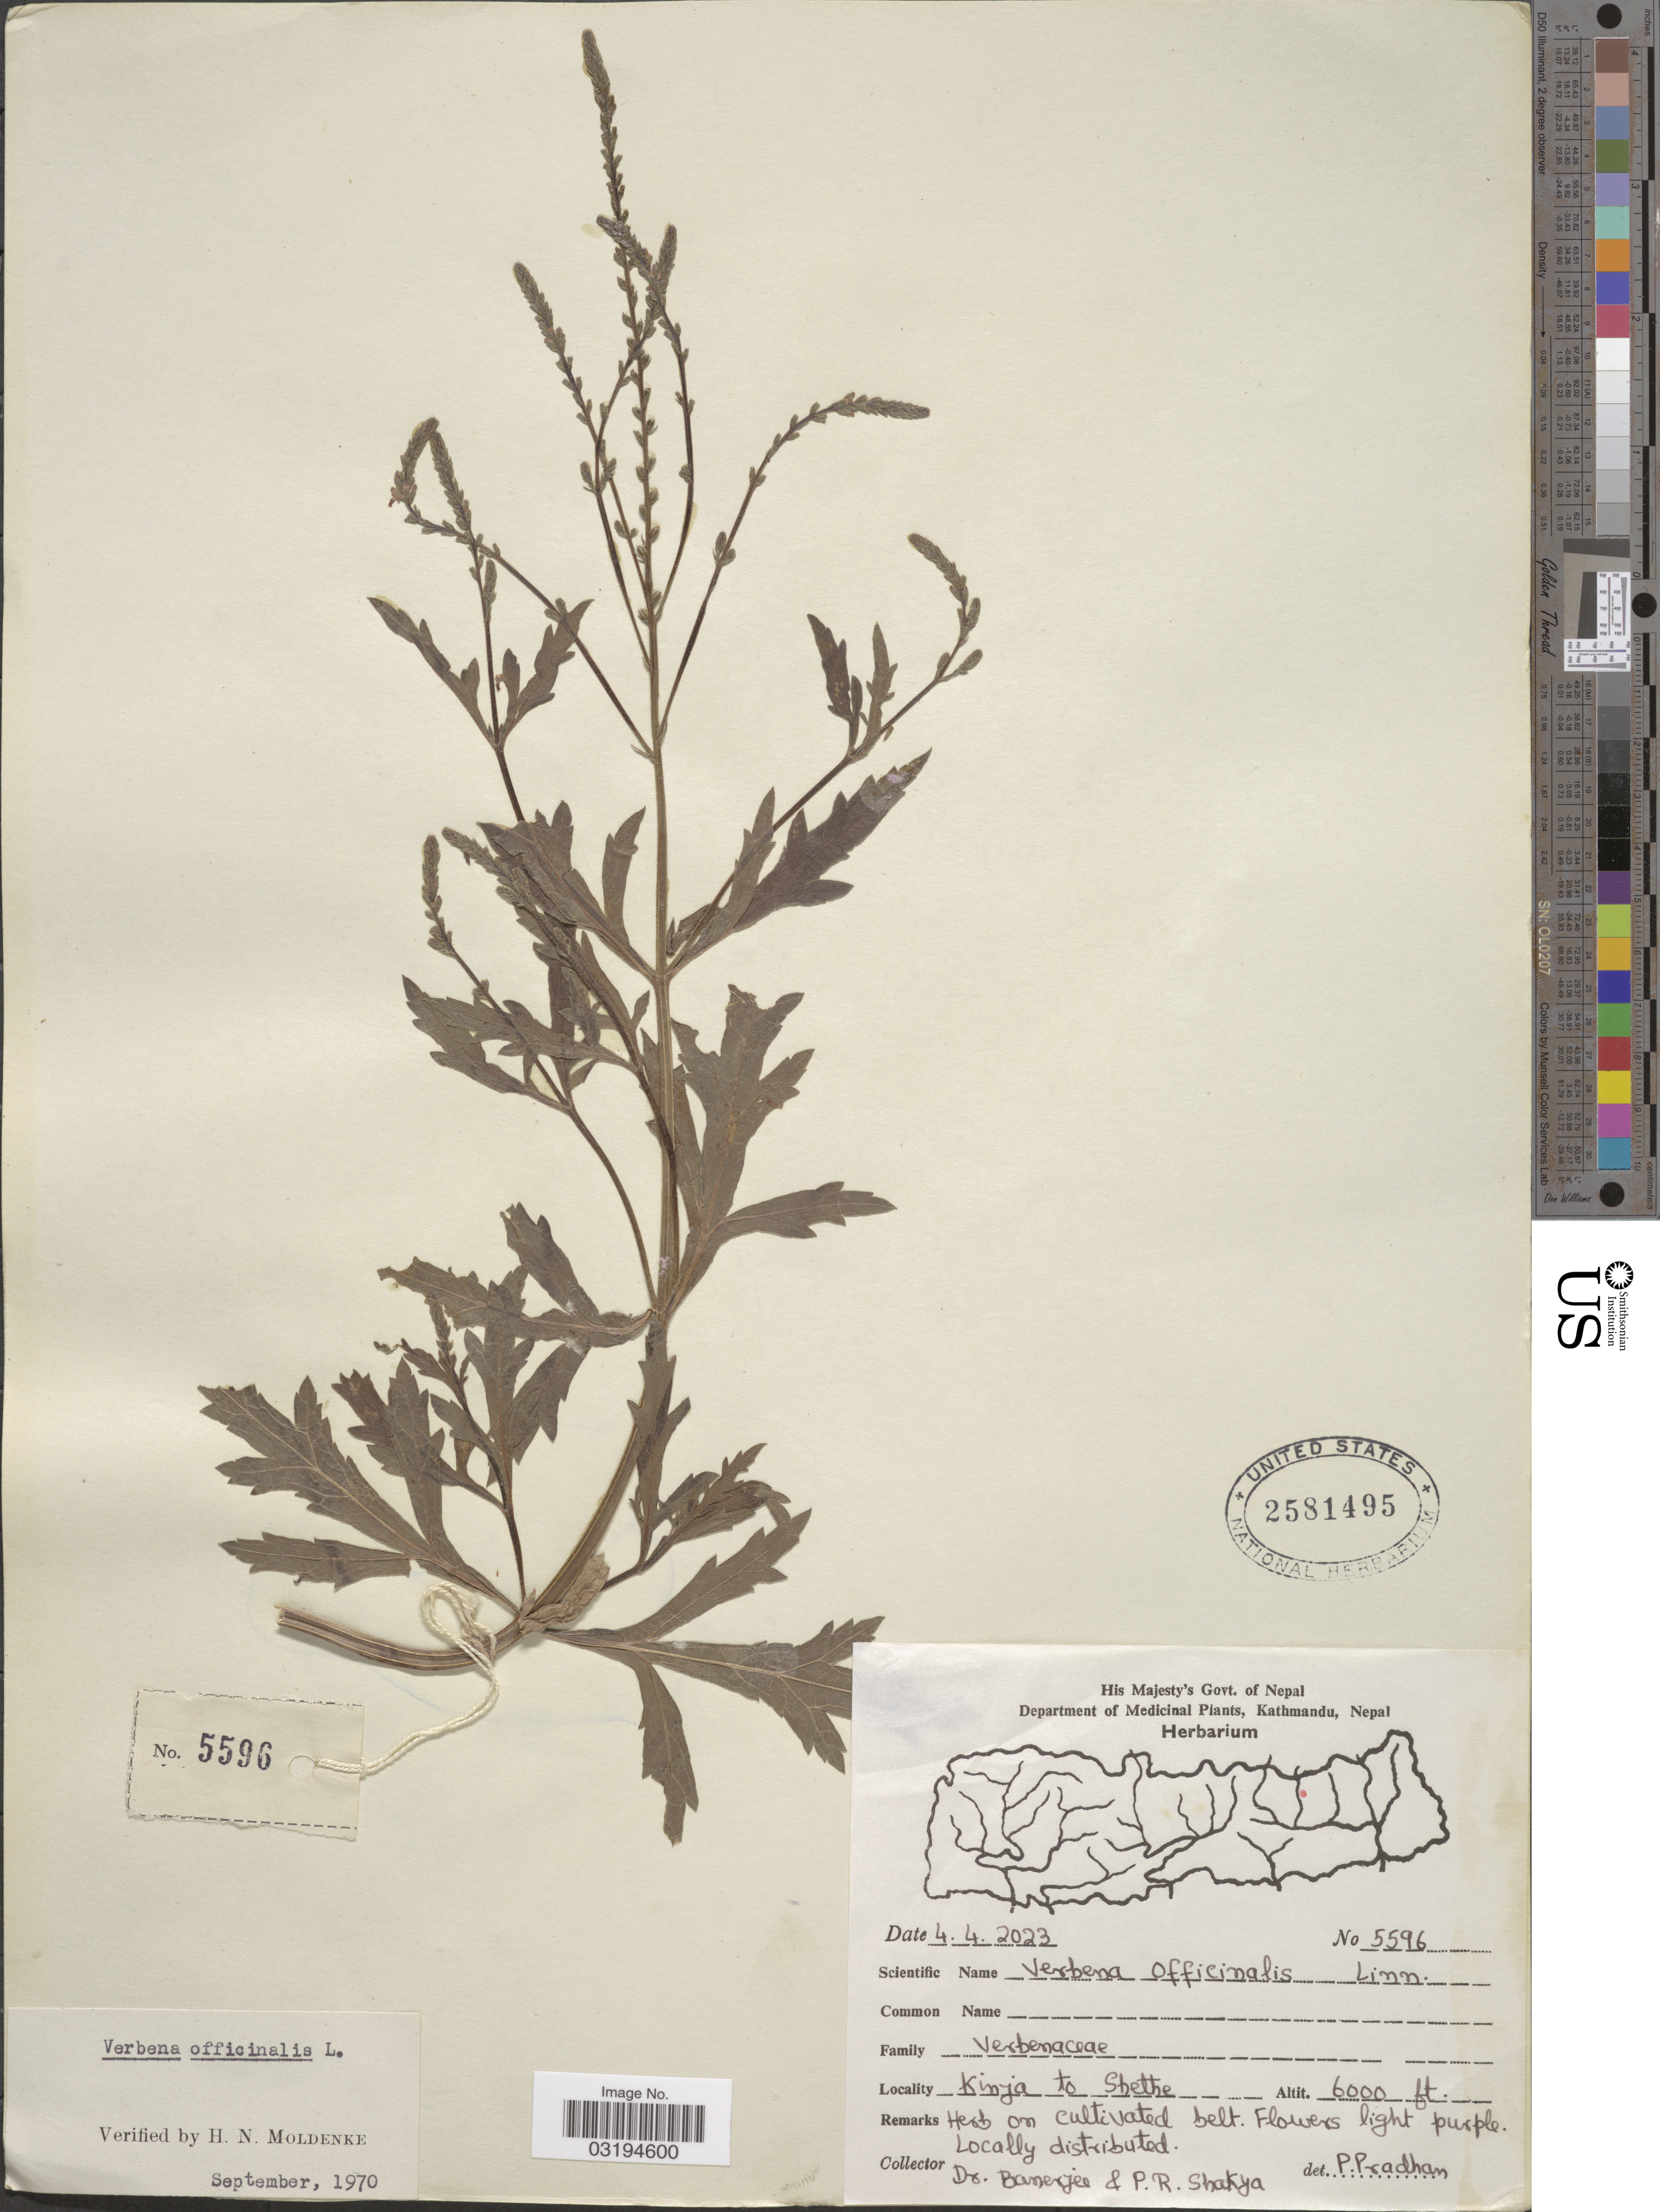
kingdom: Plantae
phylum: Tracheophyta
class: Magnoliopsida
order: Lamiales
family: Verbenaceae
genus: Verbena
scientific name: Verbena officinalis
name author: L.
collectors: P. Shakya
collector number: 5596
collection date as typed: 4.4.2023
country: Nepal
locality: Kinja to Shethe.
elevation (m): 1829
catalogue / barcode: US 2581495